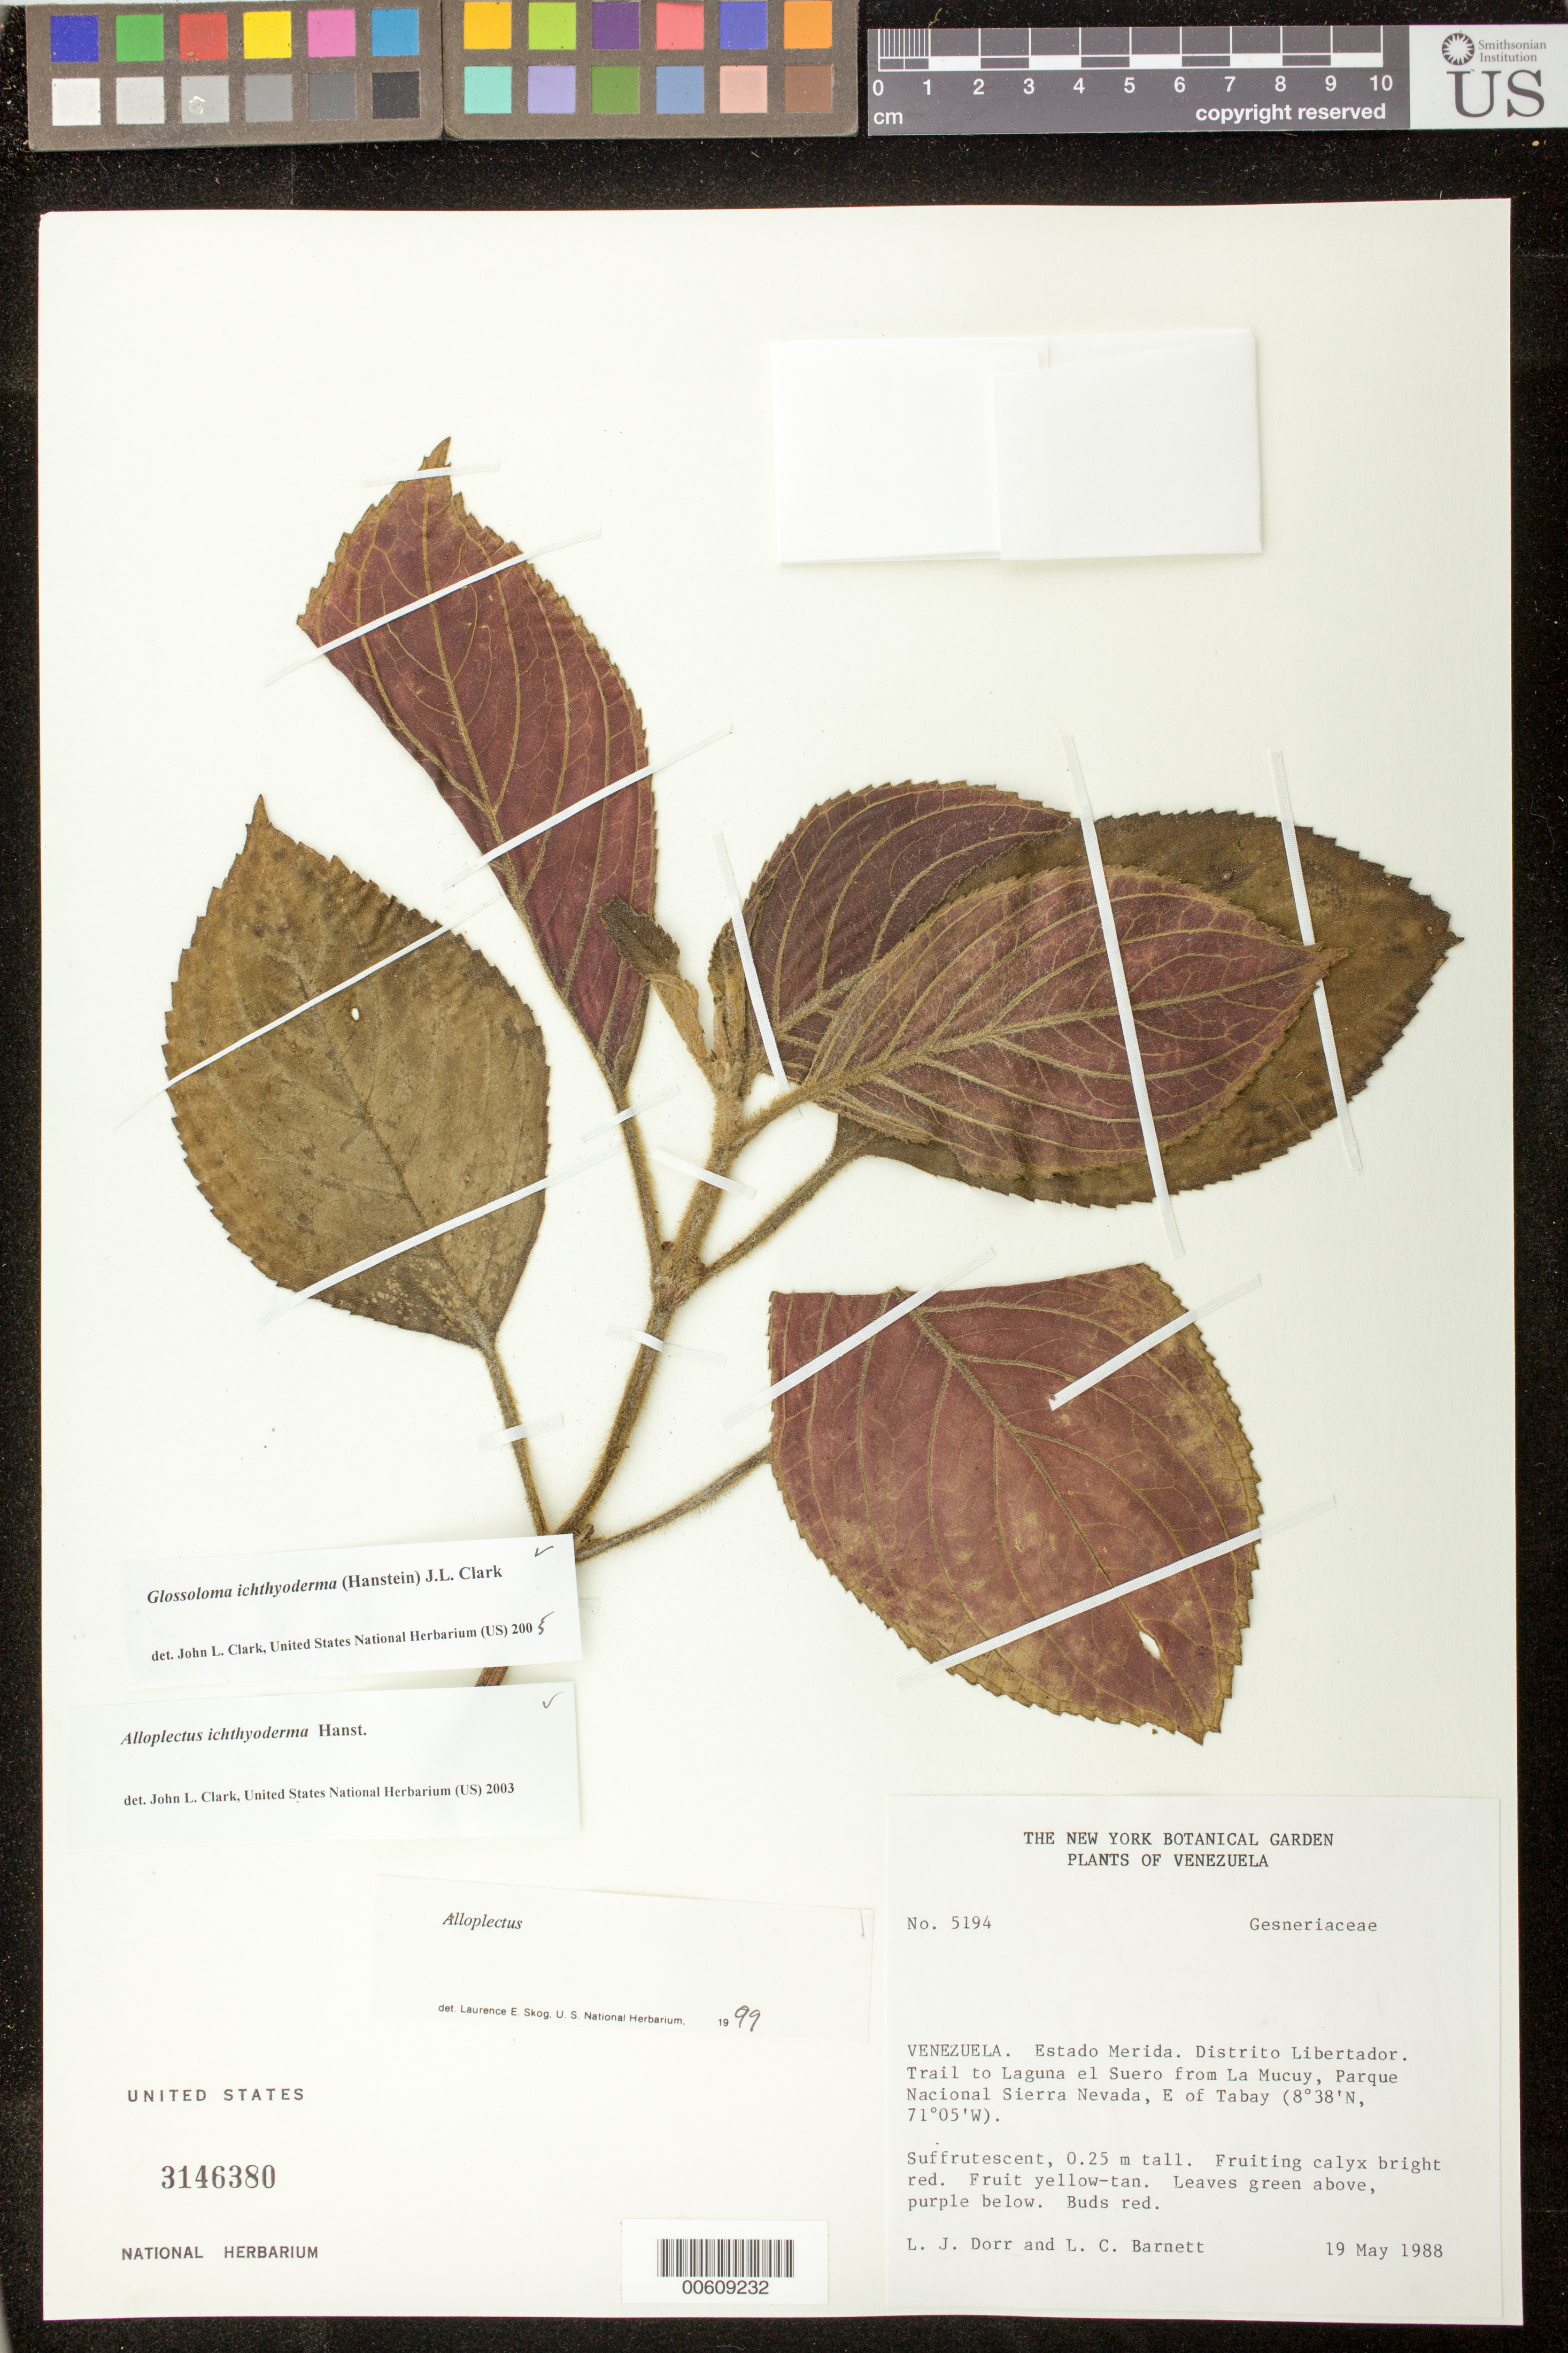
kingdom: Plantae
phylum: Tracheophyta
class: Magnoliopsida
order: Lamiales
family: Gesneriaceae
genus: Glossoloma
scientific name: Glossoloma ichthyoderma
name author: (Hanst.) J.L. Clark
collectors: L. J. Dorr & L. C. Barnett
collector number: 5194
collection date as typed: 19 May 1988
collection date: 1988-05-19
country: Venezuela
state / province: Mérida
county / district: Libertador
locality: Trail to Laguna el Suero from La Mucuy, Parque Nacional Sierra Nevada, E of Tabay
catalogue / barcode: US 3146380